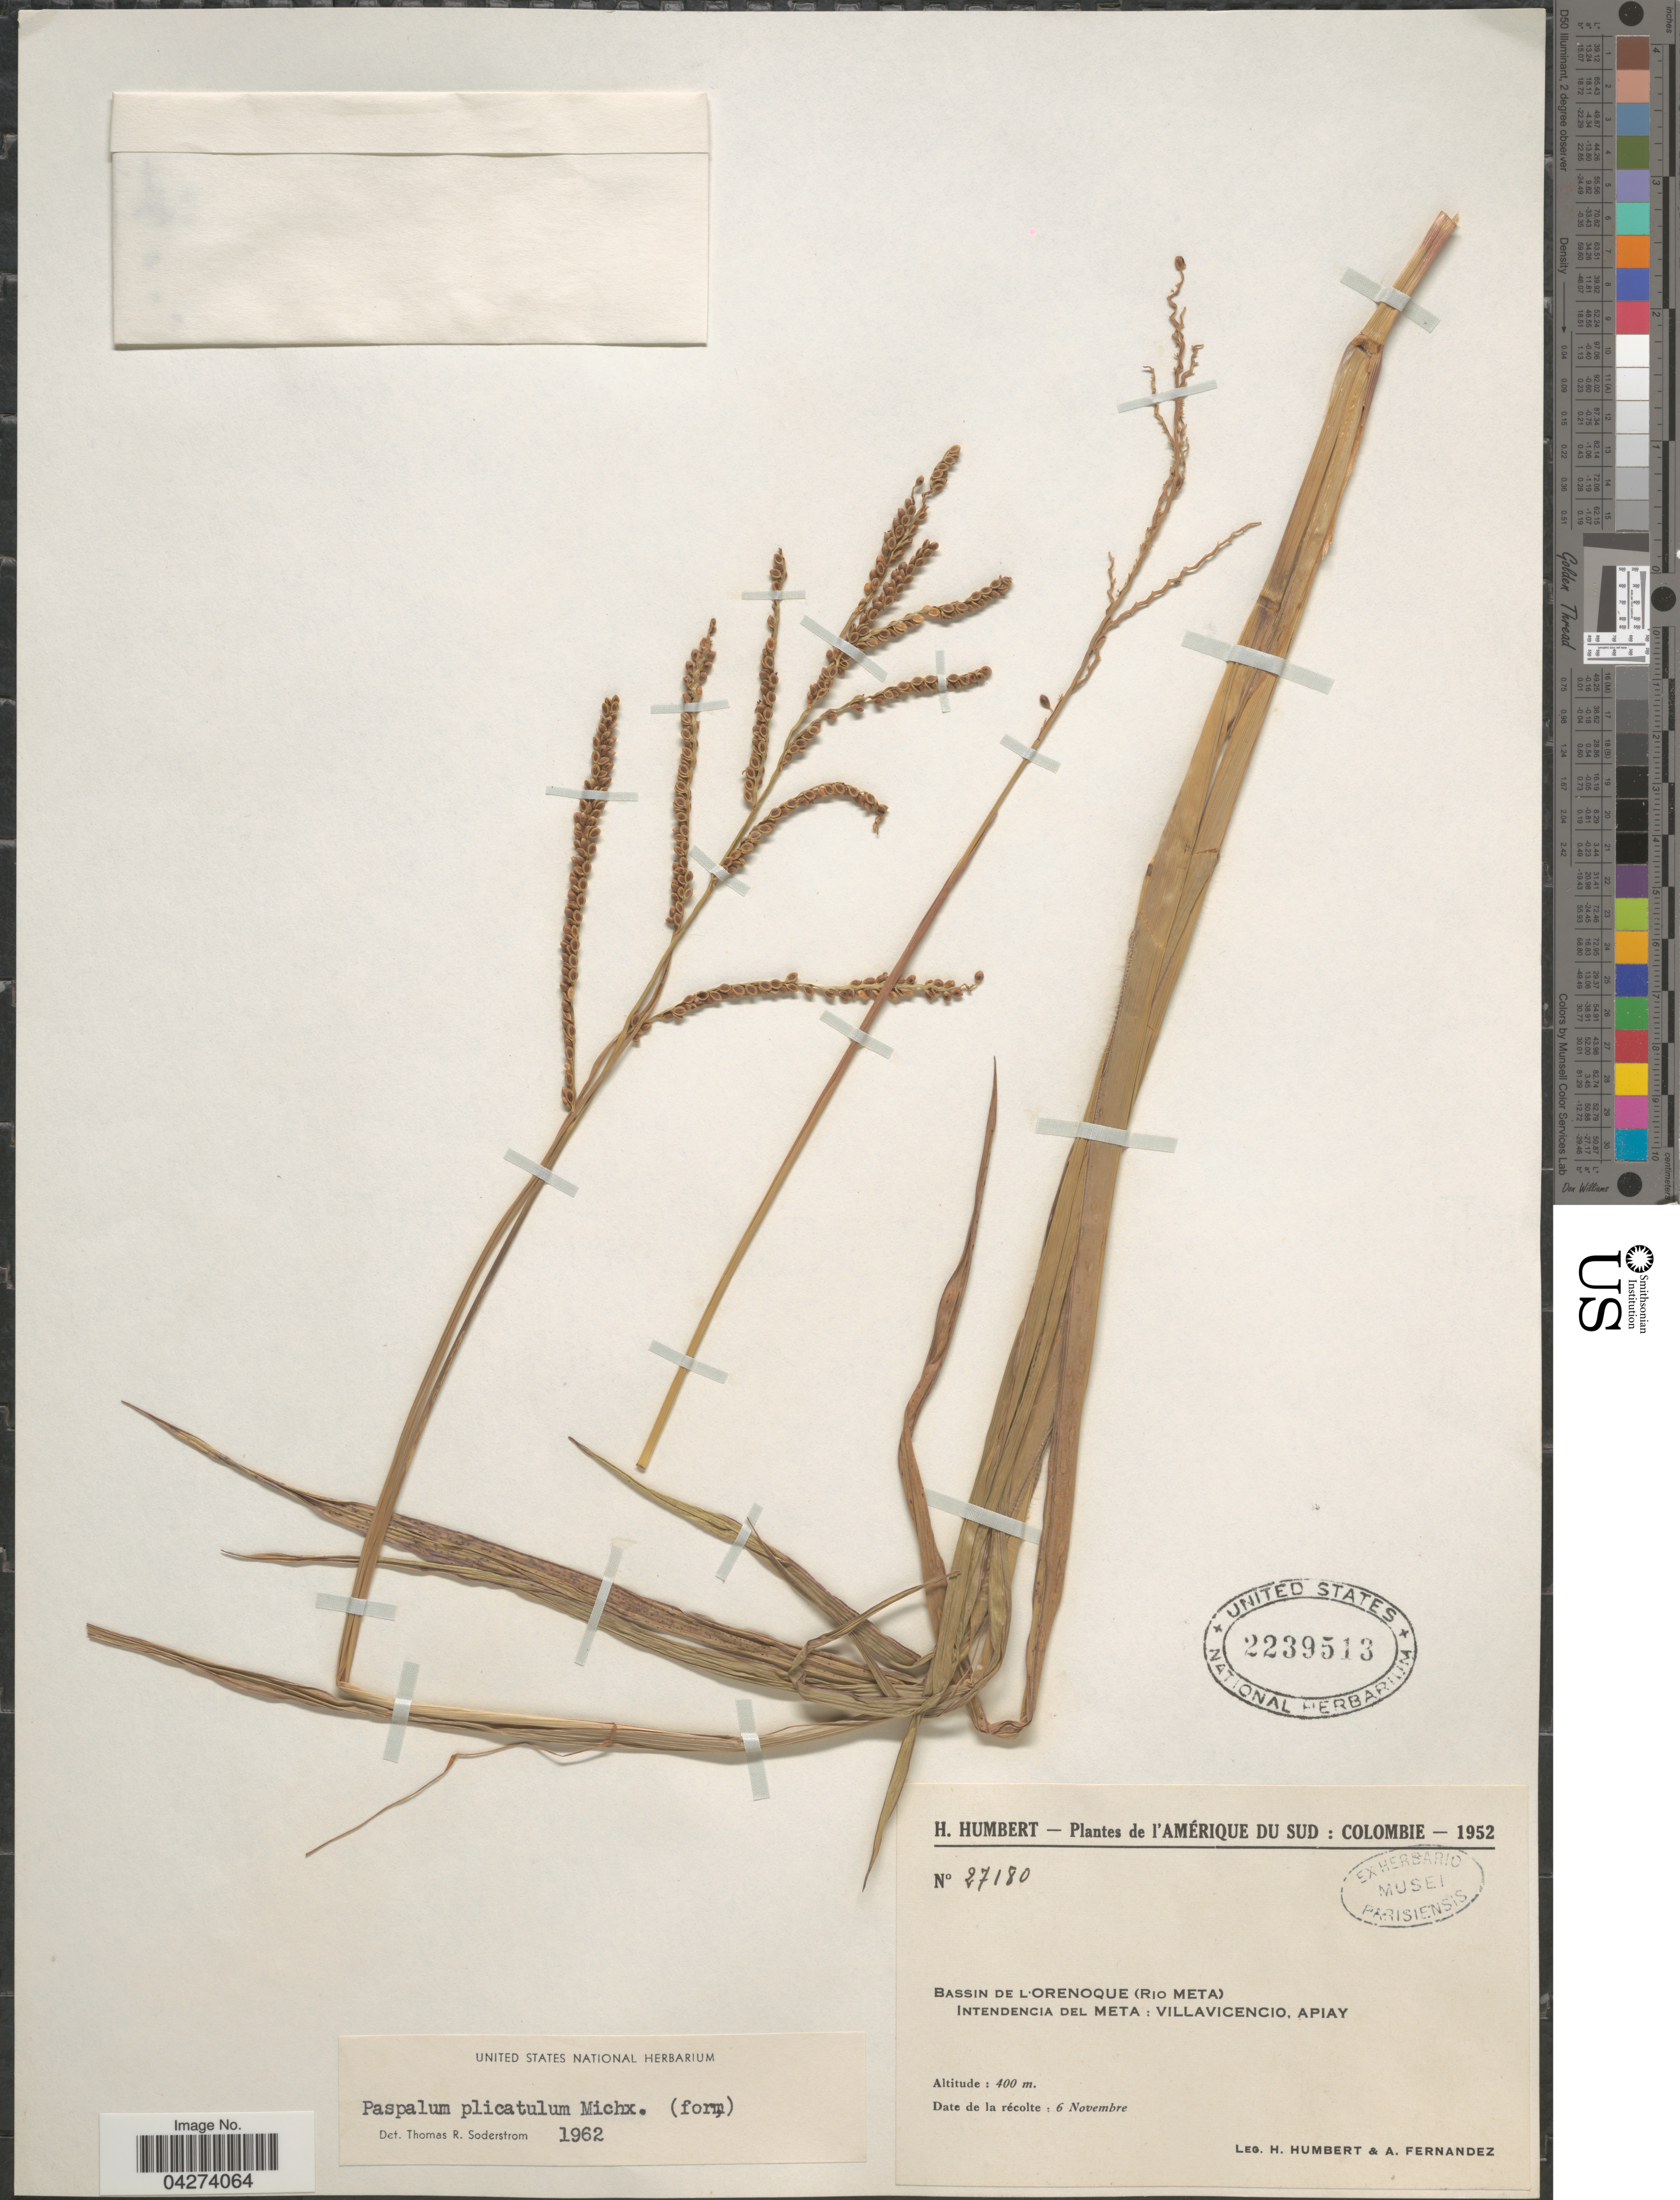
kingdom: Plantae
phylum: Tracheophyta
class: Liliopsida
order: Poales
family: Poaceae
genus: Paspalum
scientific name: Paspalum plicatulum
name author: Michx.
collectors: H. Humbert & A. Fernandez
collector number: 27180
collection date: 1952-11-06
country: Colombia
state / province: Meta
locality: L'Amérique du Sud: Colombie. Bassin de l'Orenoque (Rio Meta). Intendencia del Meta: Villavicencio, Apiay.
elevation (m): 400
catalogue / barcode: US 2239513